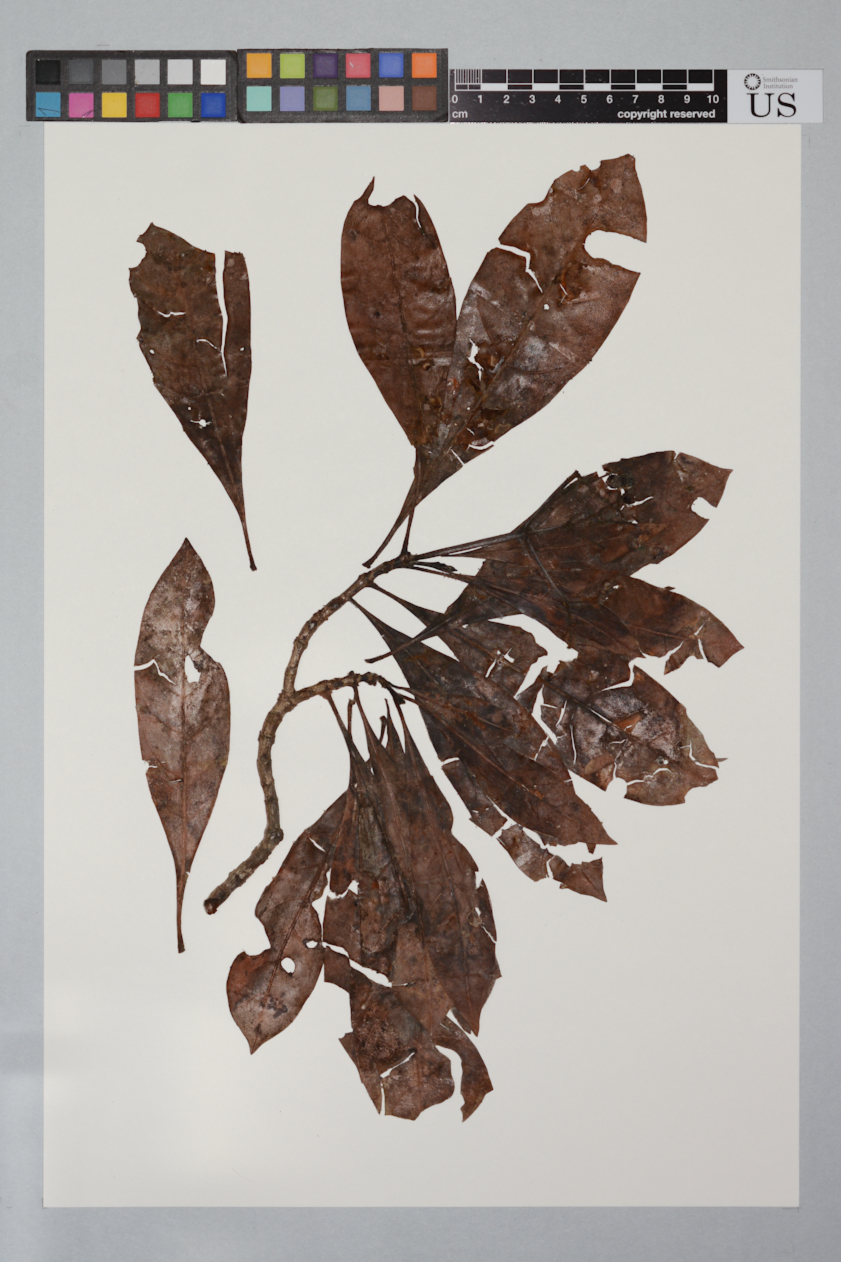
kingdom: Plantae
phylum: Tracheophyta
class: Magnoliopsida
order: Gentianales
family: Rubiaceae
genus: Psychotria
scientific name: Psychotria anceps var. anceps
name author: Kunth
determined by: Hamilton, C. W.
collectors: R. S. Cowan & T. R. Soderstrom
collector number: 1773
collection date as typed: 6-Feb-62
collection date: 1962-02-06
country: Guyana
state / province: Potaro-Siparuni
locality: Kaieteur Plateau, Potaro R., 3 mi. above Kaieteur Falls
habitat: Forest; in shade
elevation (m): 427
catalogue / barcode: US 2441124